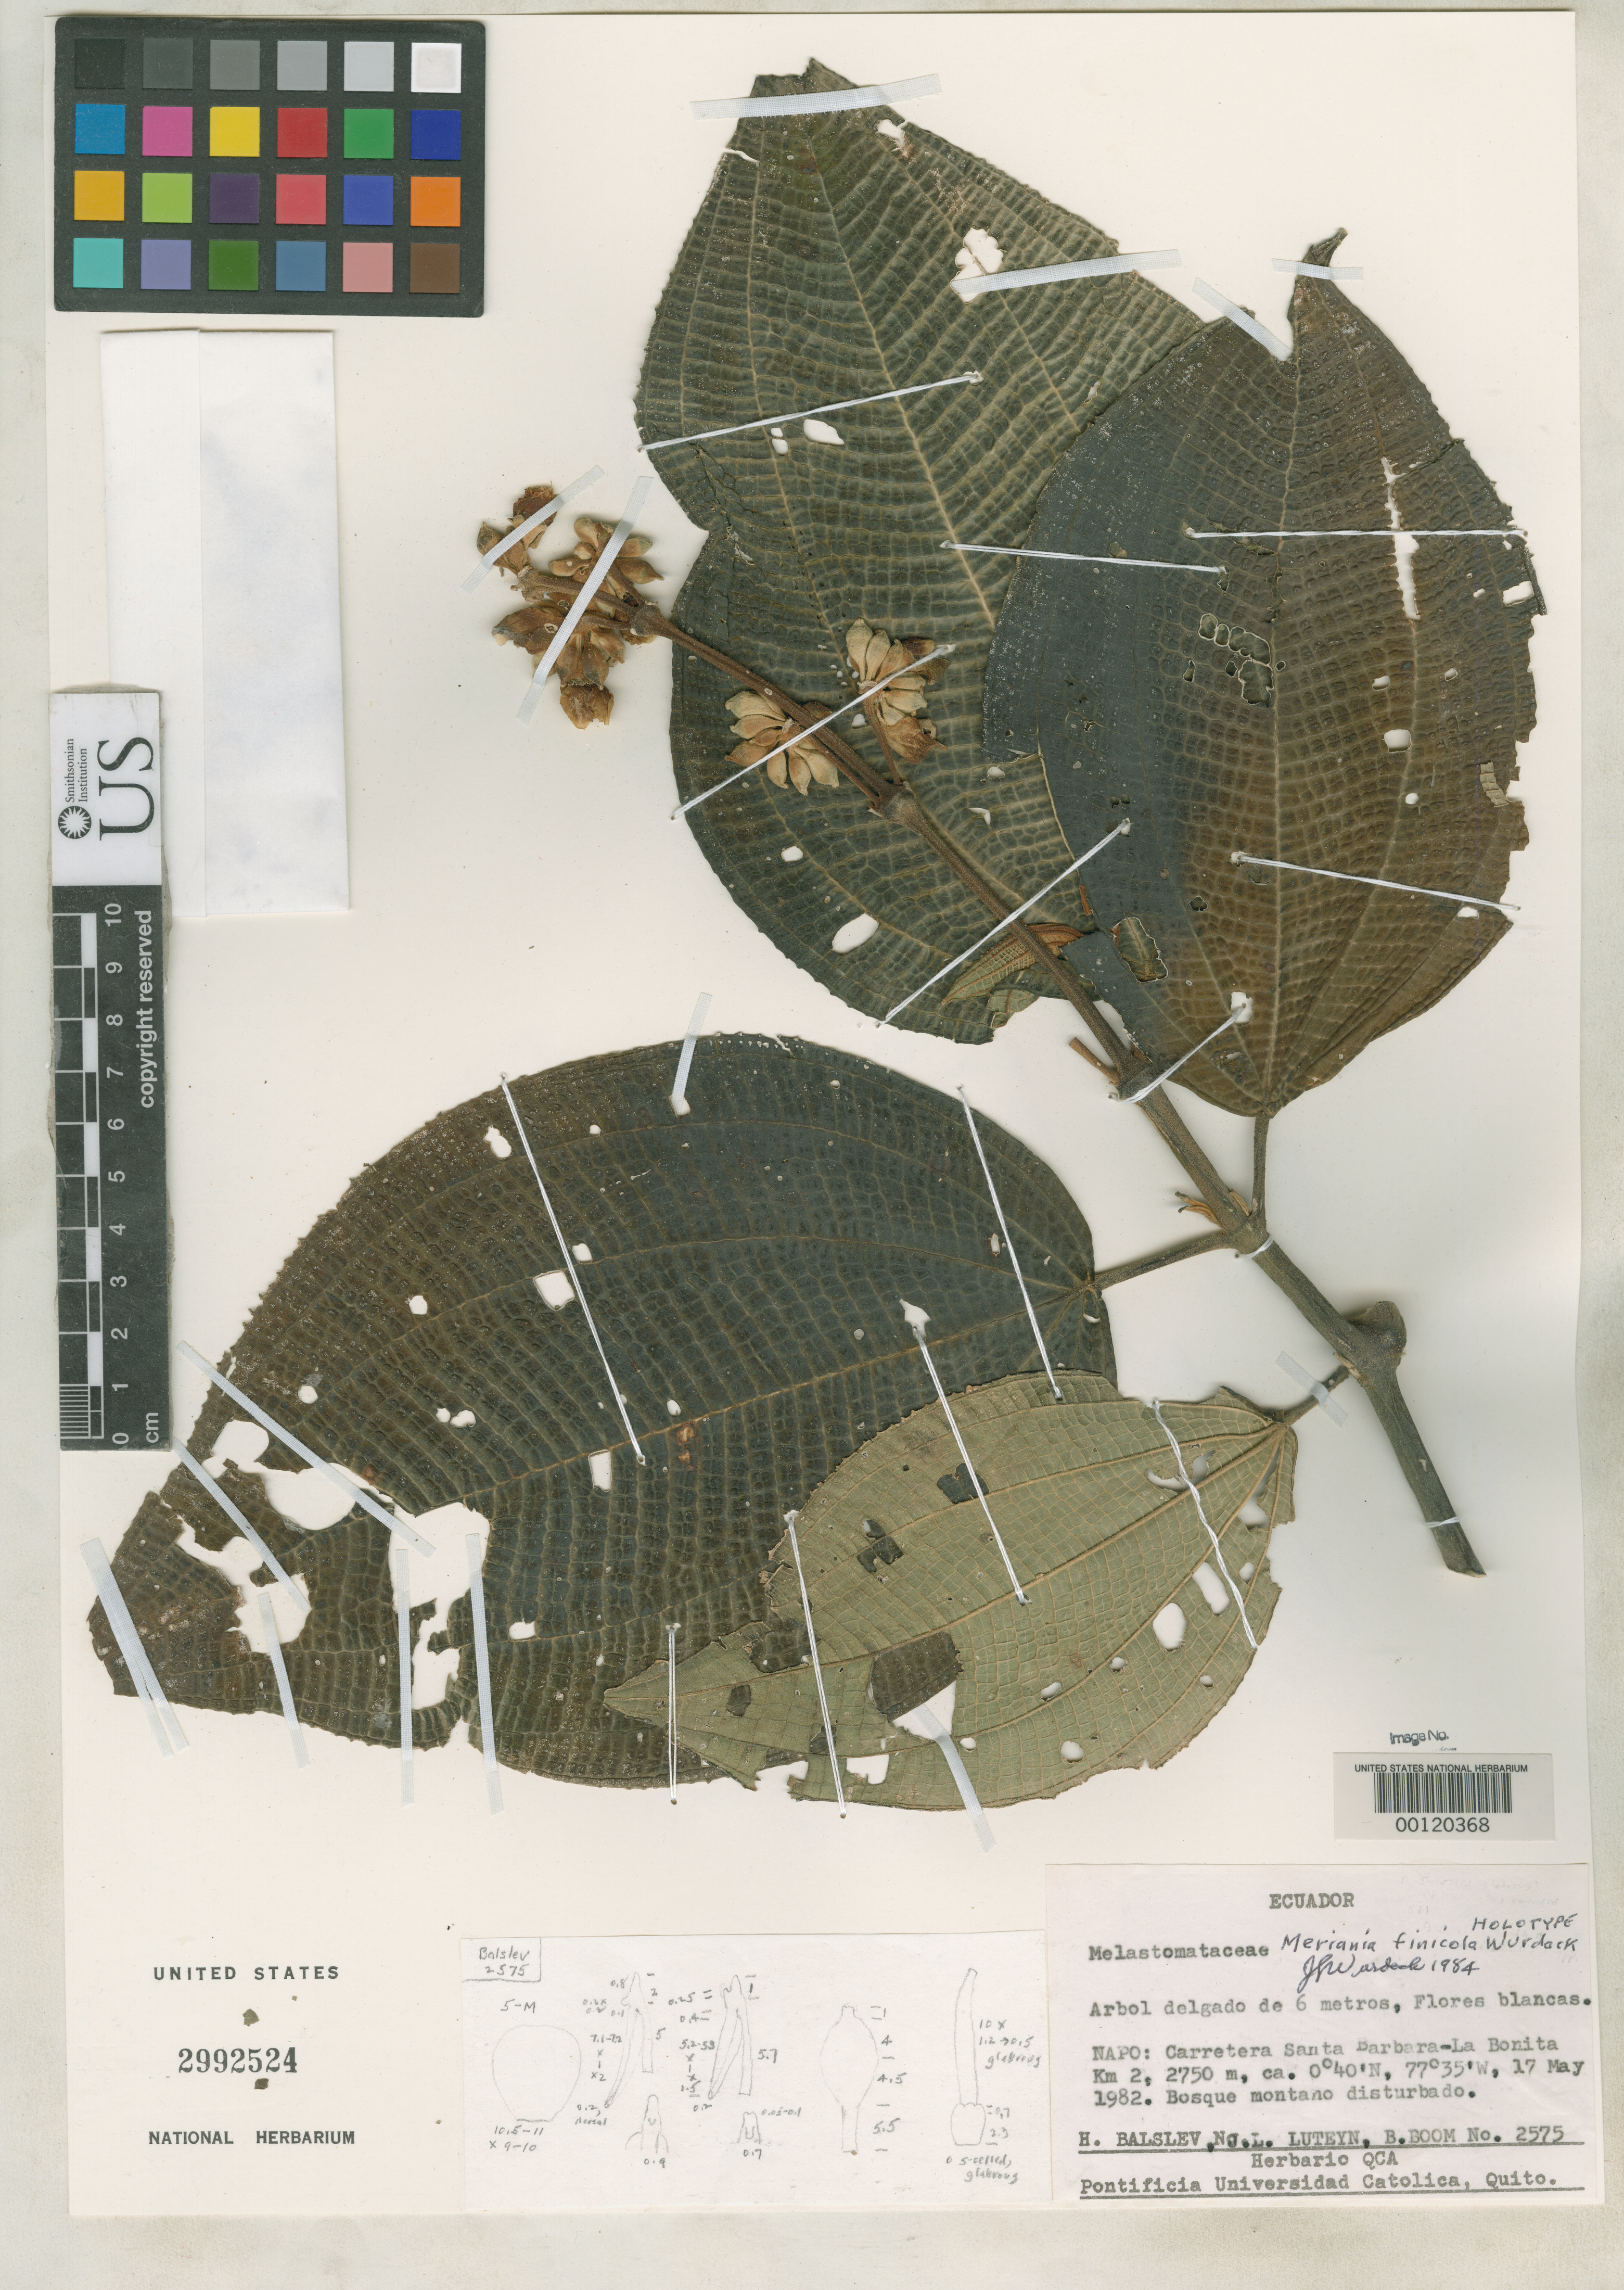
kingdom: Plantae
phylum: Tracheophyta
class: Magnoliopsida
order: Myrtales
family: Melastomataceae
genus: Meriania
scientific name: Meriania finicola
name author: Wurdack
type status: Holotype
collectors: H. Balslev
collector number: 2575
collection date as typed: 17 May 1982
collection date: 1982-05-17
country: Ecuador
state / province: Napo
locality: Km 2 of Santa Barbara La Bonita road.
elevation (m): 2750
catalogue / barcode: US 2992524